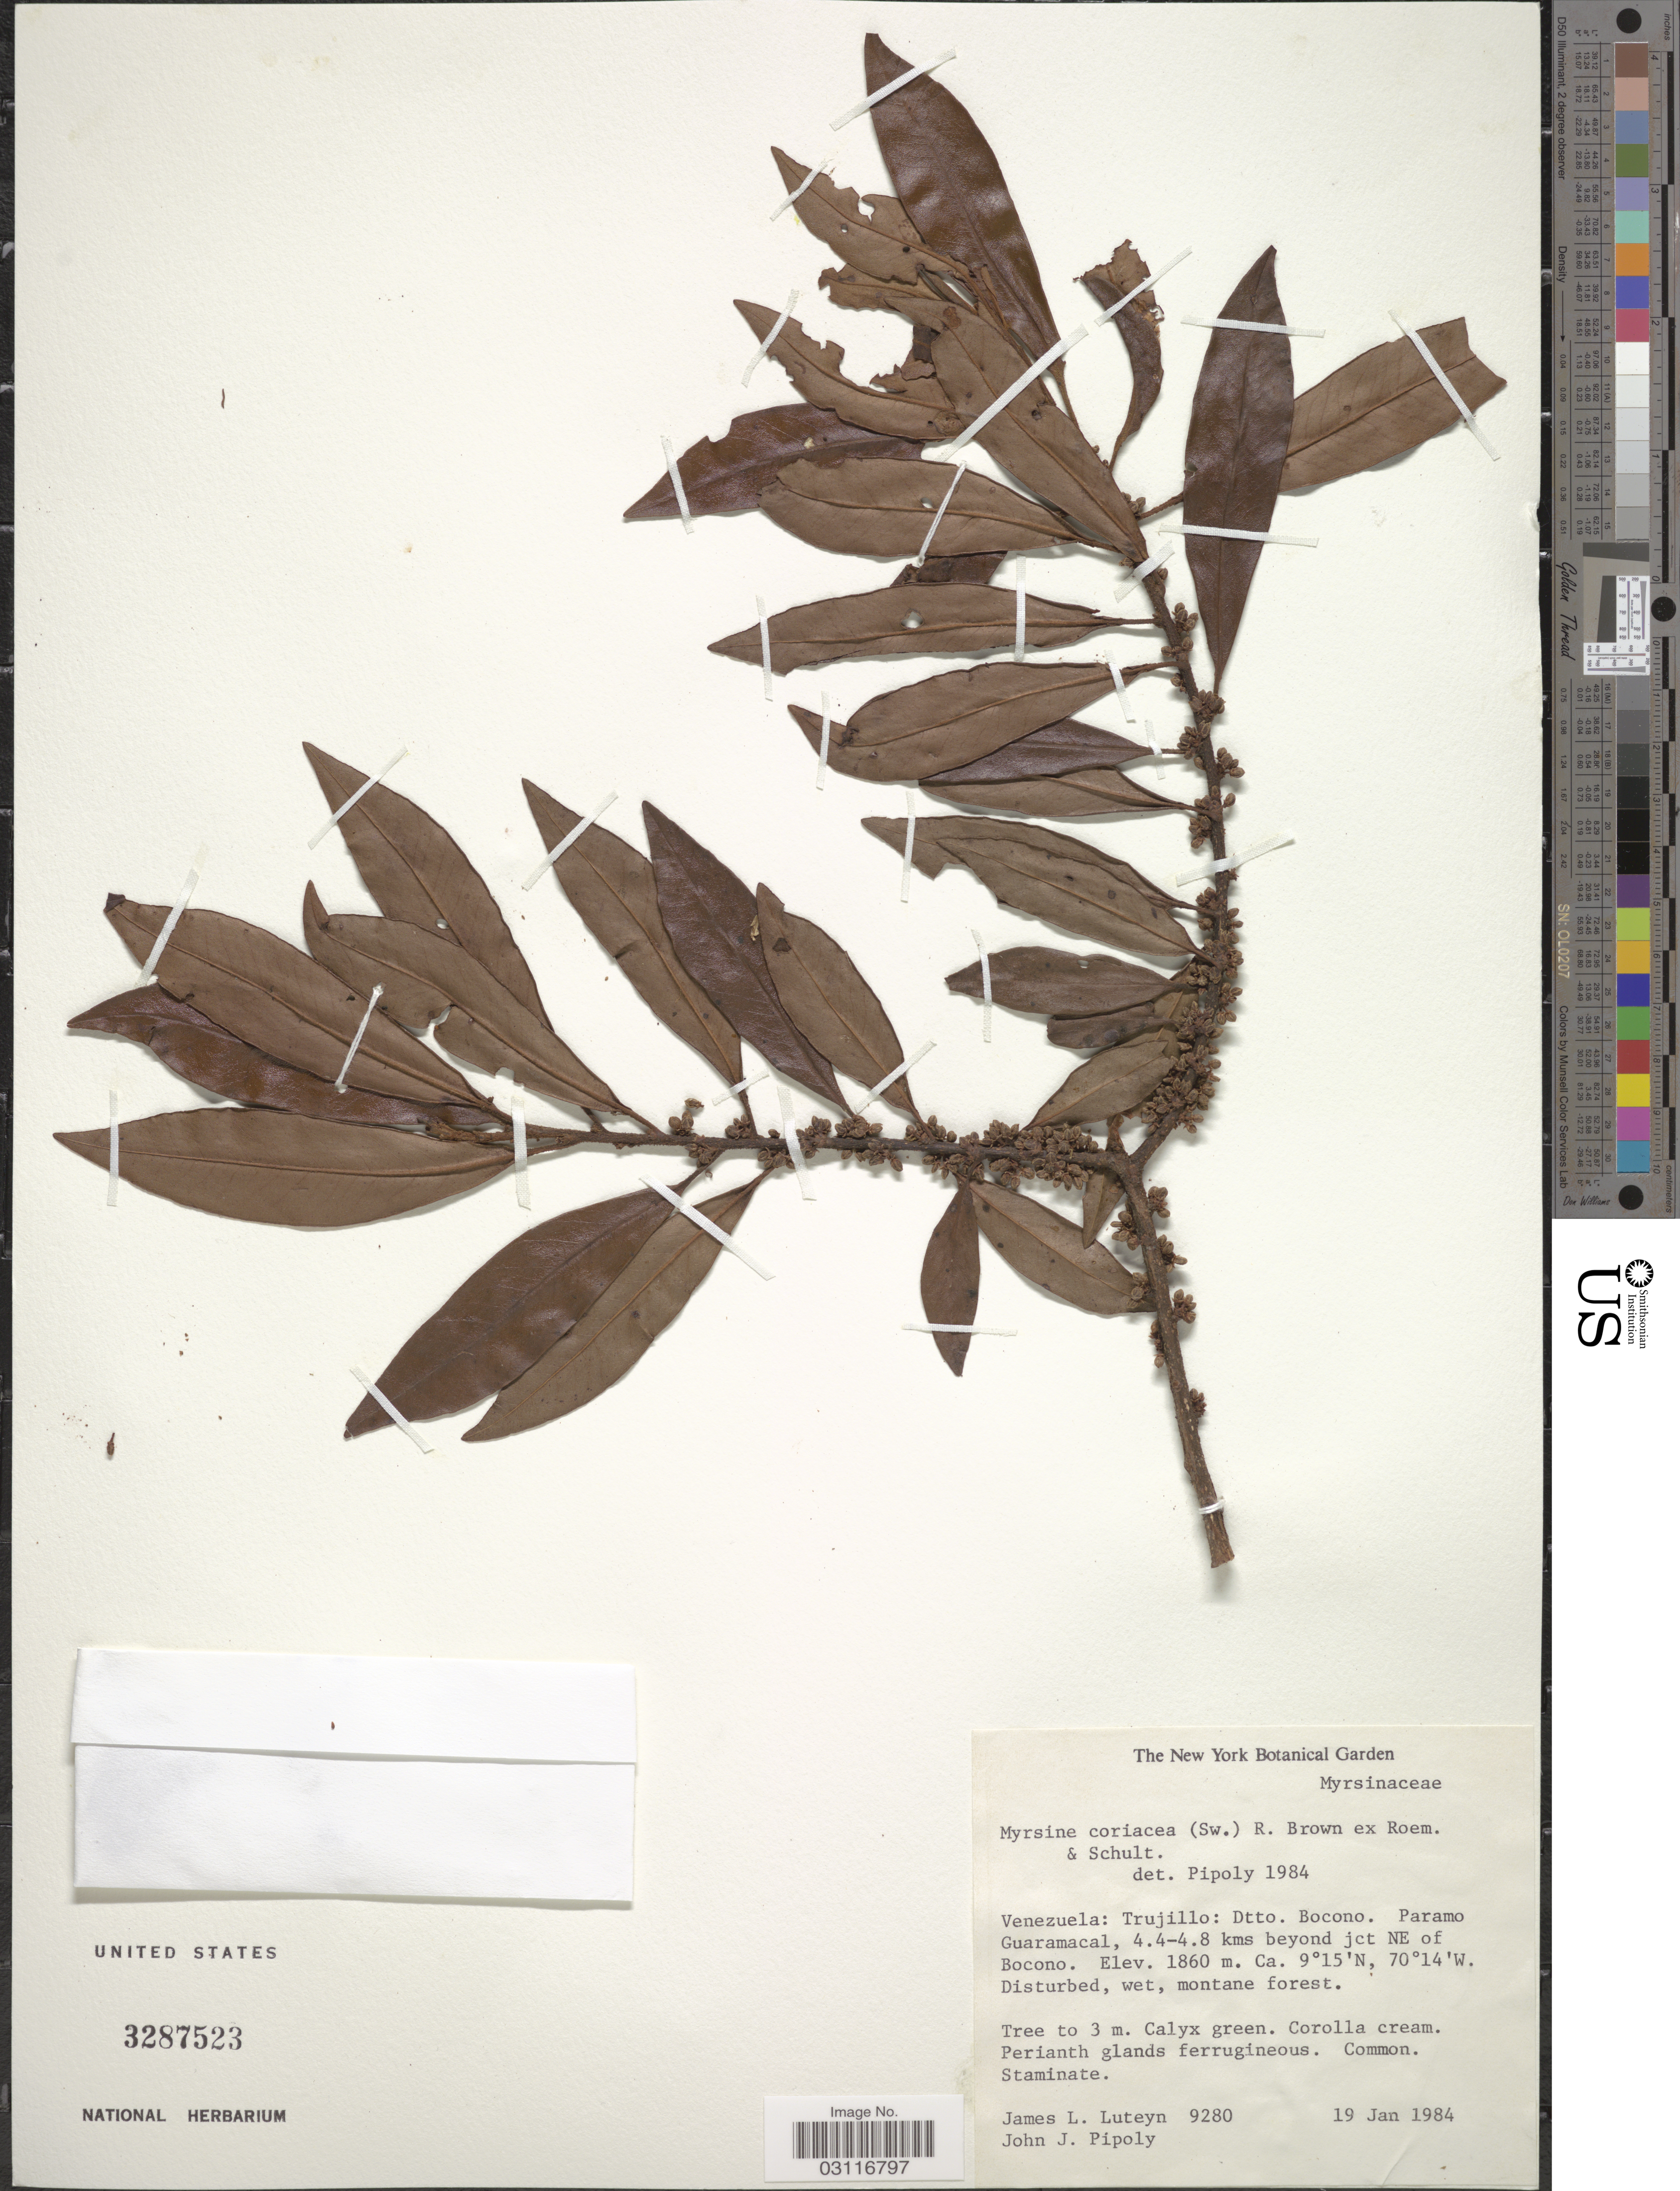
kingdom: Plantae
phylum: Tracheophyta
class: Magnoliopsida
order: Ericales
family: Primulaceae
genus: Myrsine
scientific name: Myrsine coriacea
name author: (Sw.) R. Br. ex Roem. & Schult.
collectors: J. Luteyn & J. J. Pipoly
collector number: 9280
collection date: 1984-01-19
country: Venezuela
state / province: Trujillo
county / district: Boconó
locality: Paramo de Guaramacal, 4.4-4.8 kms beyond jct NE of Bocono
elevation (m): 1860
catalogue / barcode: US 3287523